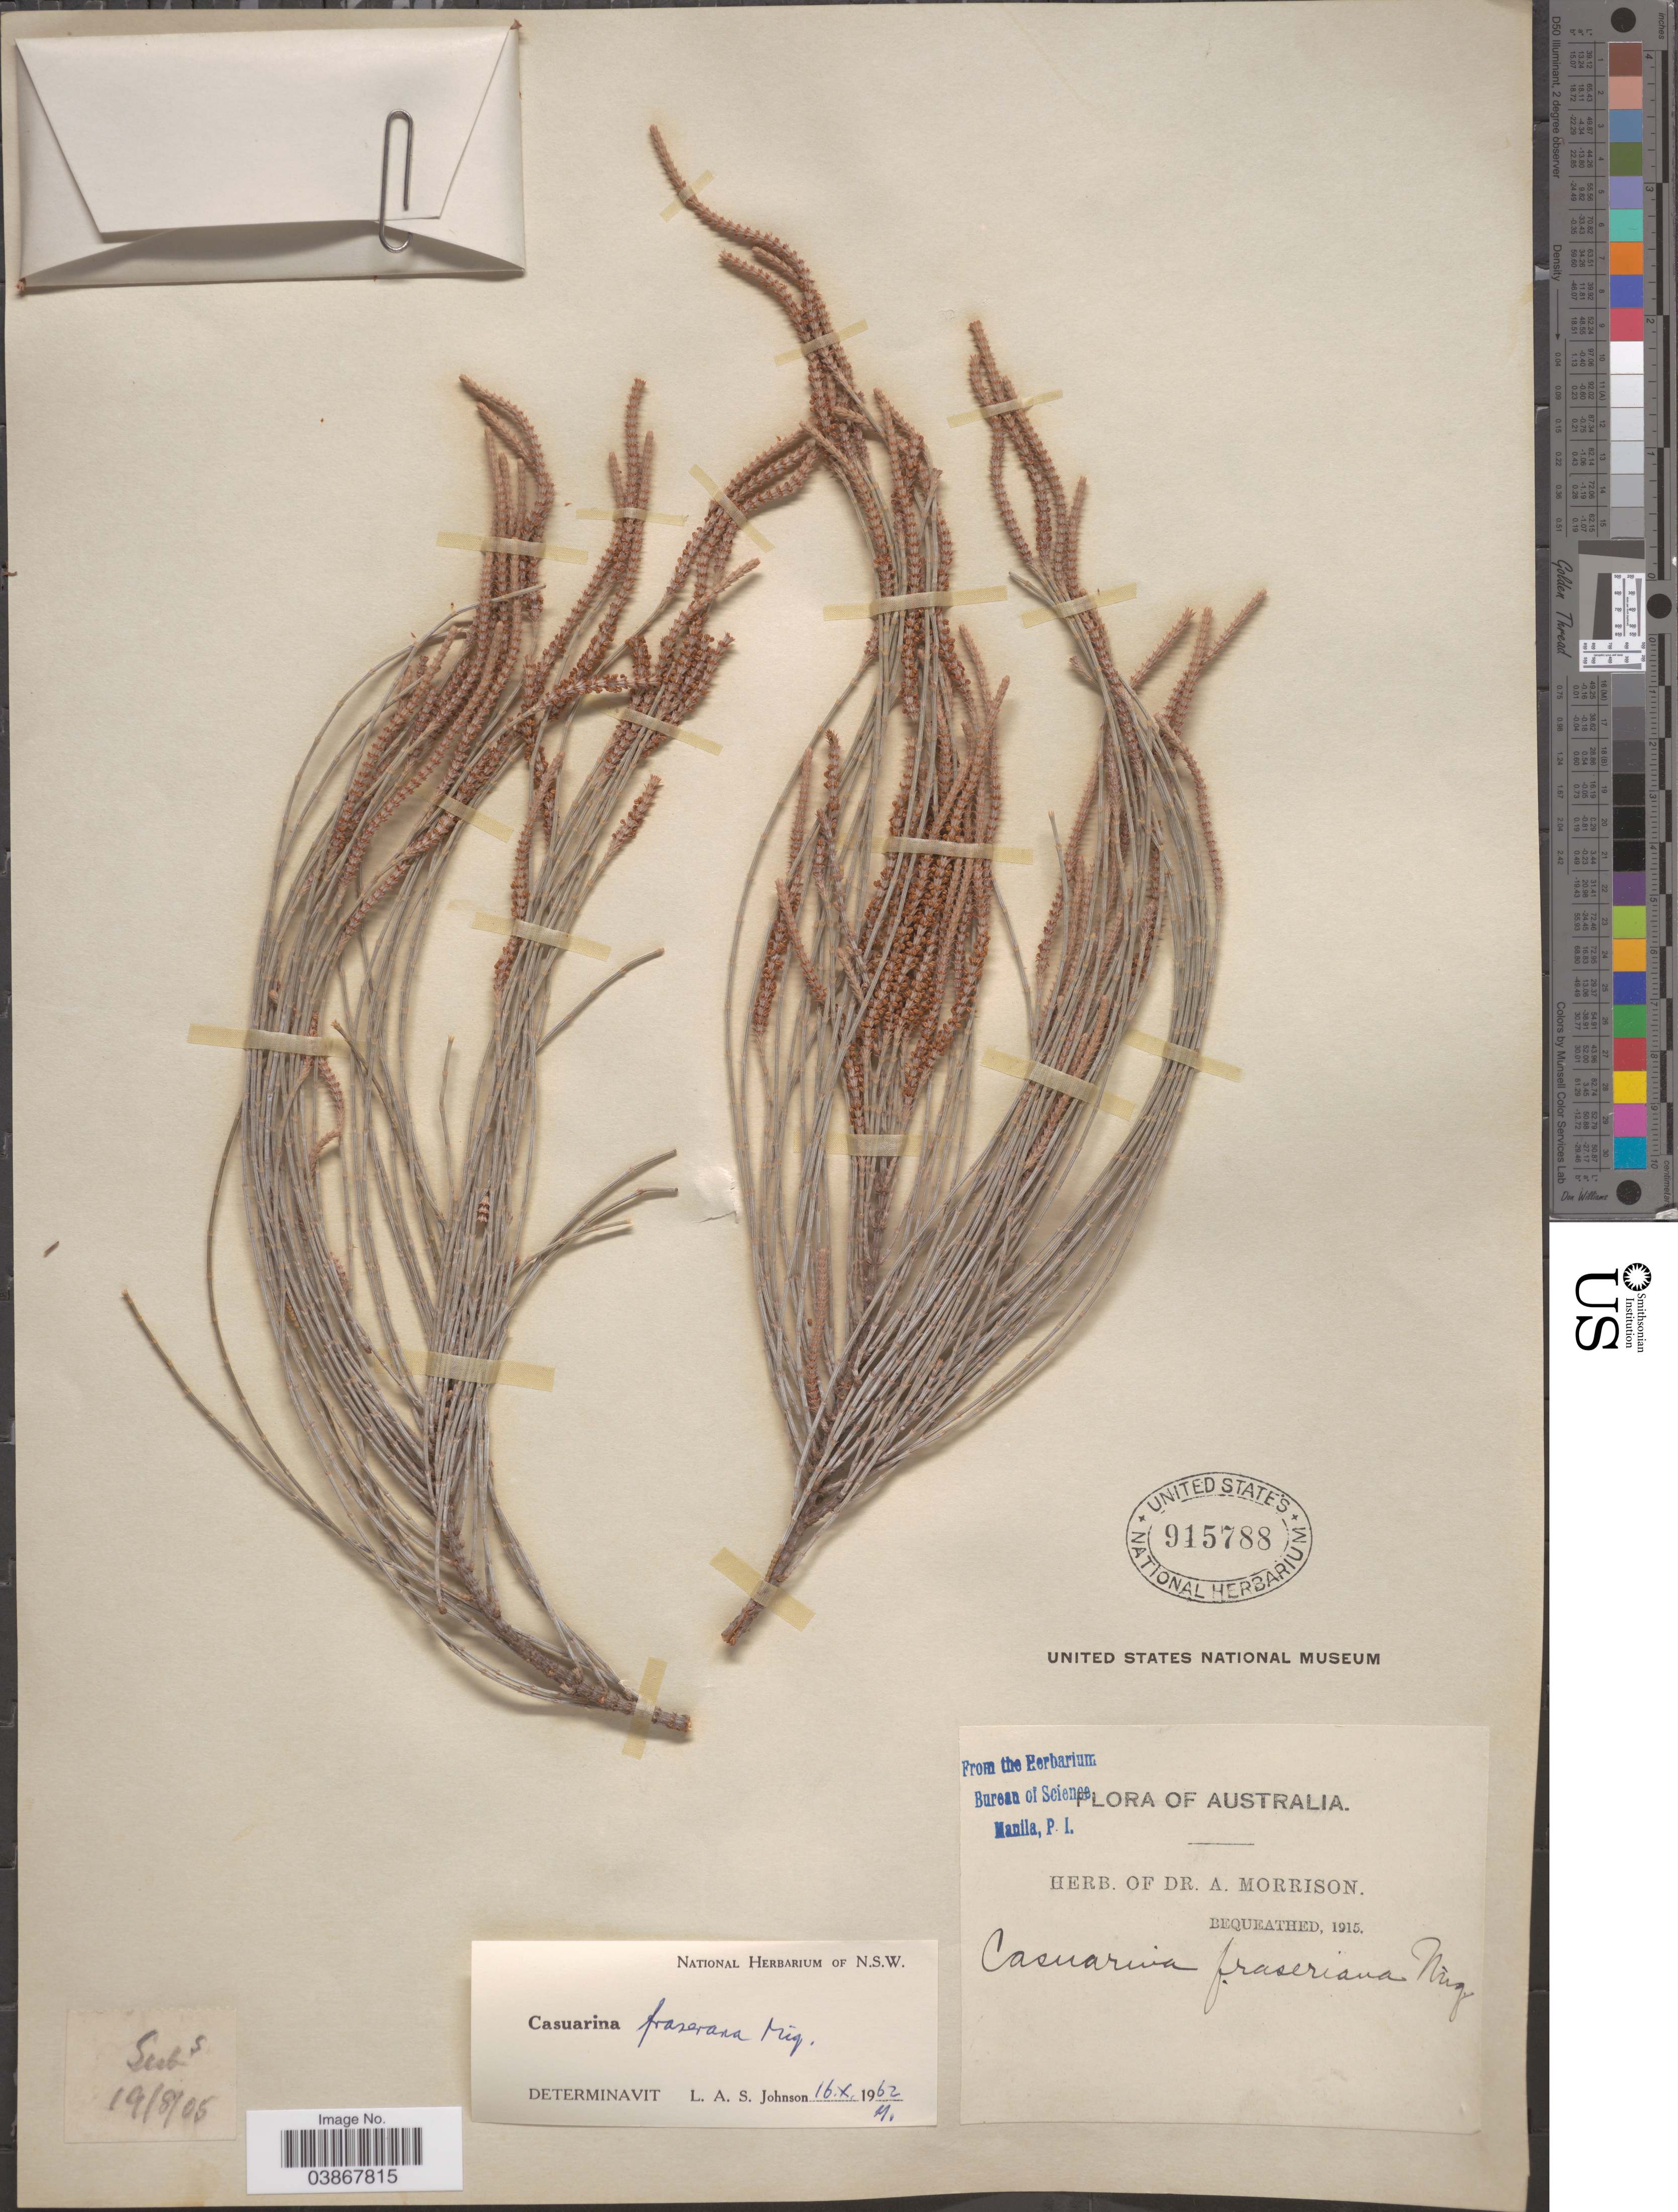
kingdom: Plantae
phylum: Tracheophyta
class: Magnoliopsida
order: Fagales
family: Casuarinaceae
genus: Casuarina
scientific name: Casuarina fraseriana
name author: Miq.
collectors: ex herb. Dr. A. Morrison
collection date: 1915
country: Australia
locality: Bequeathed.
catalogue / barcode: US 915788